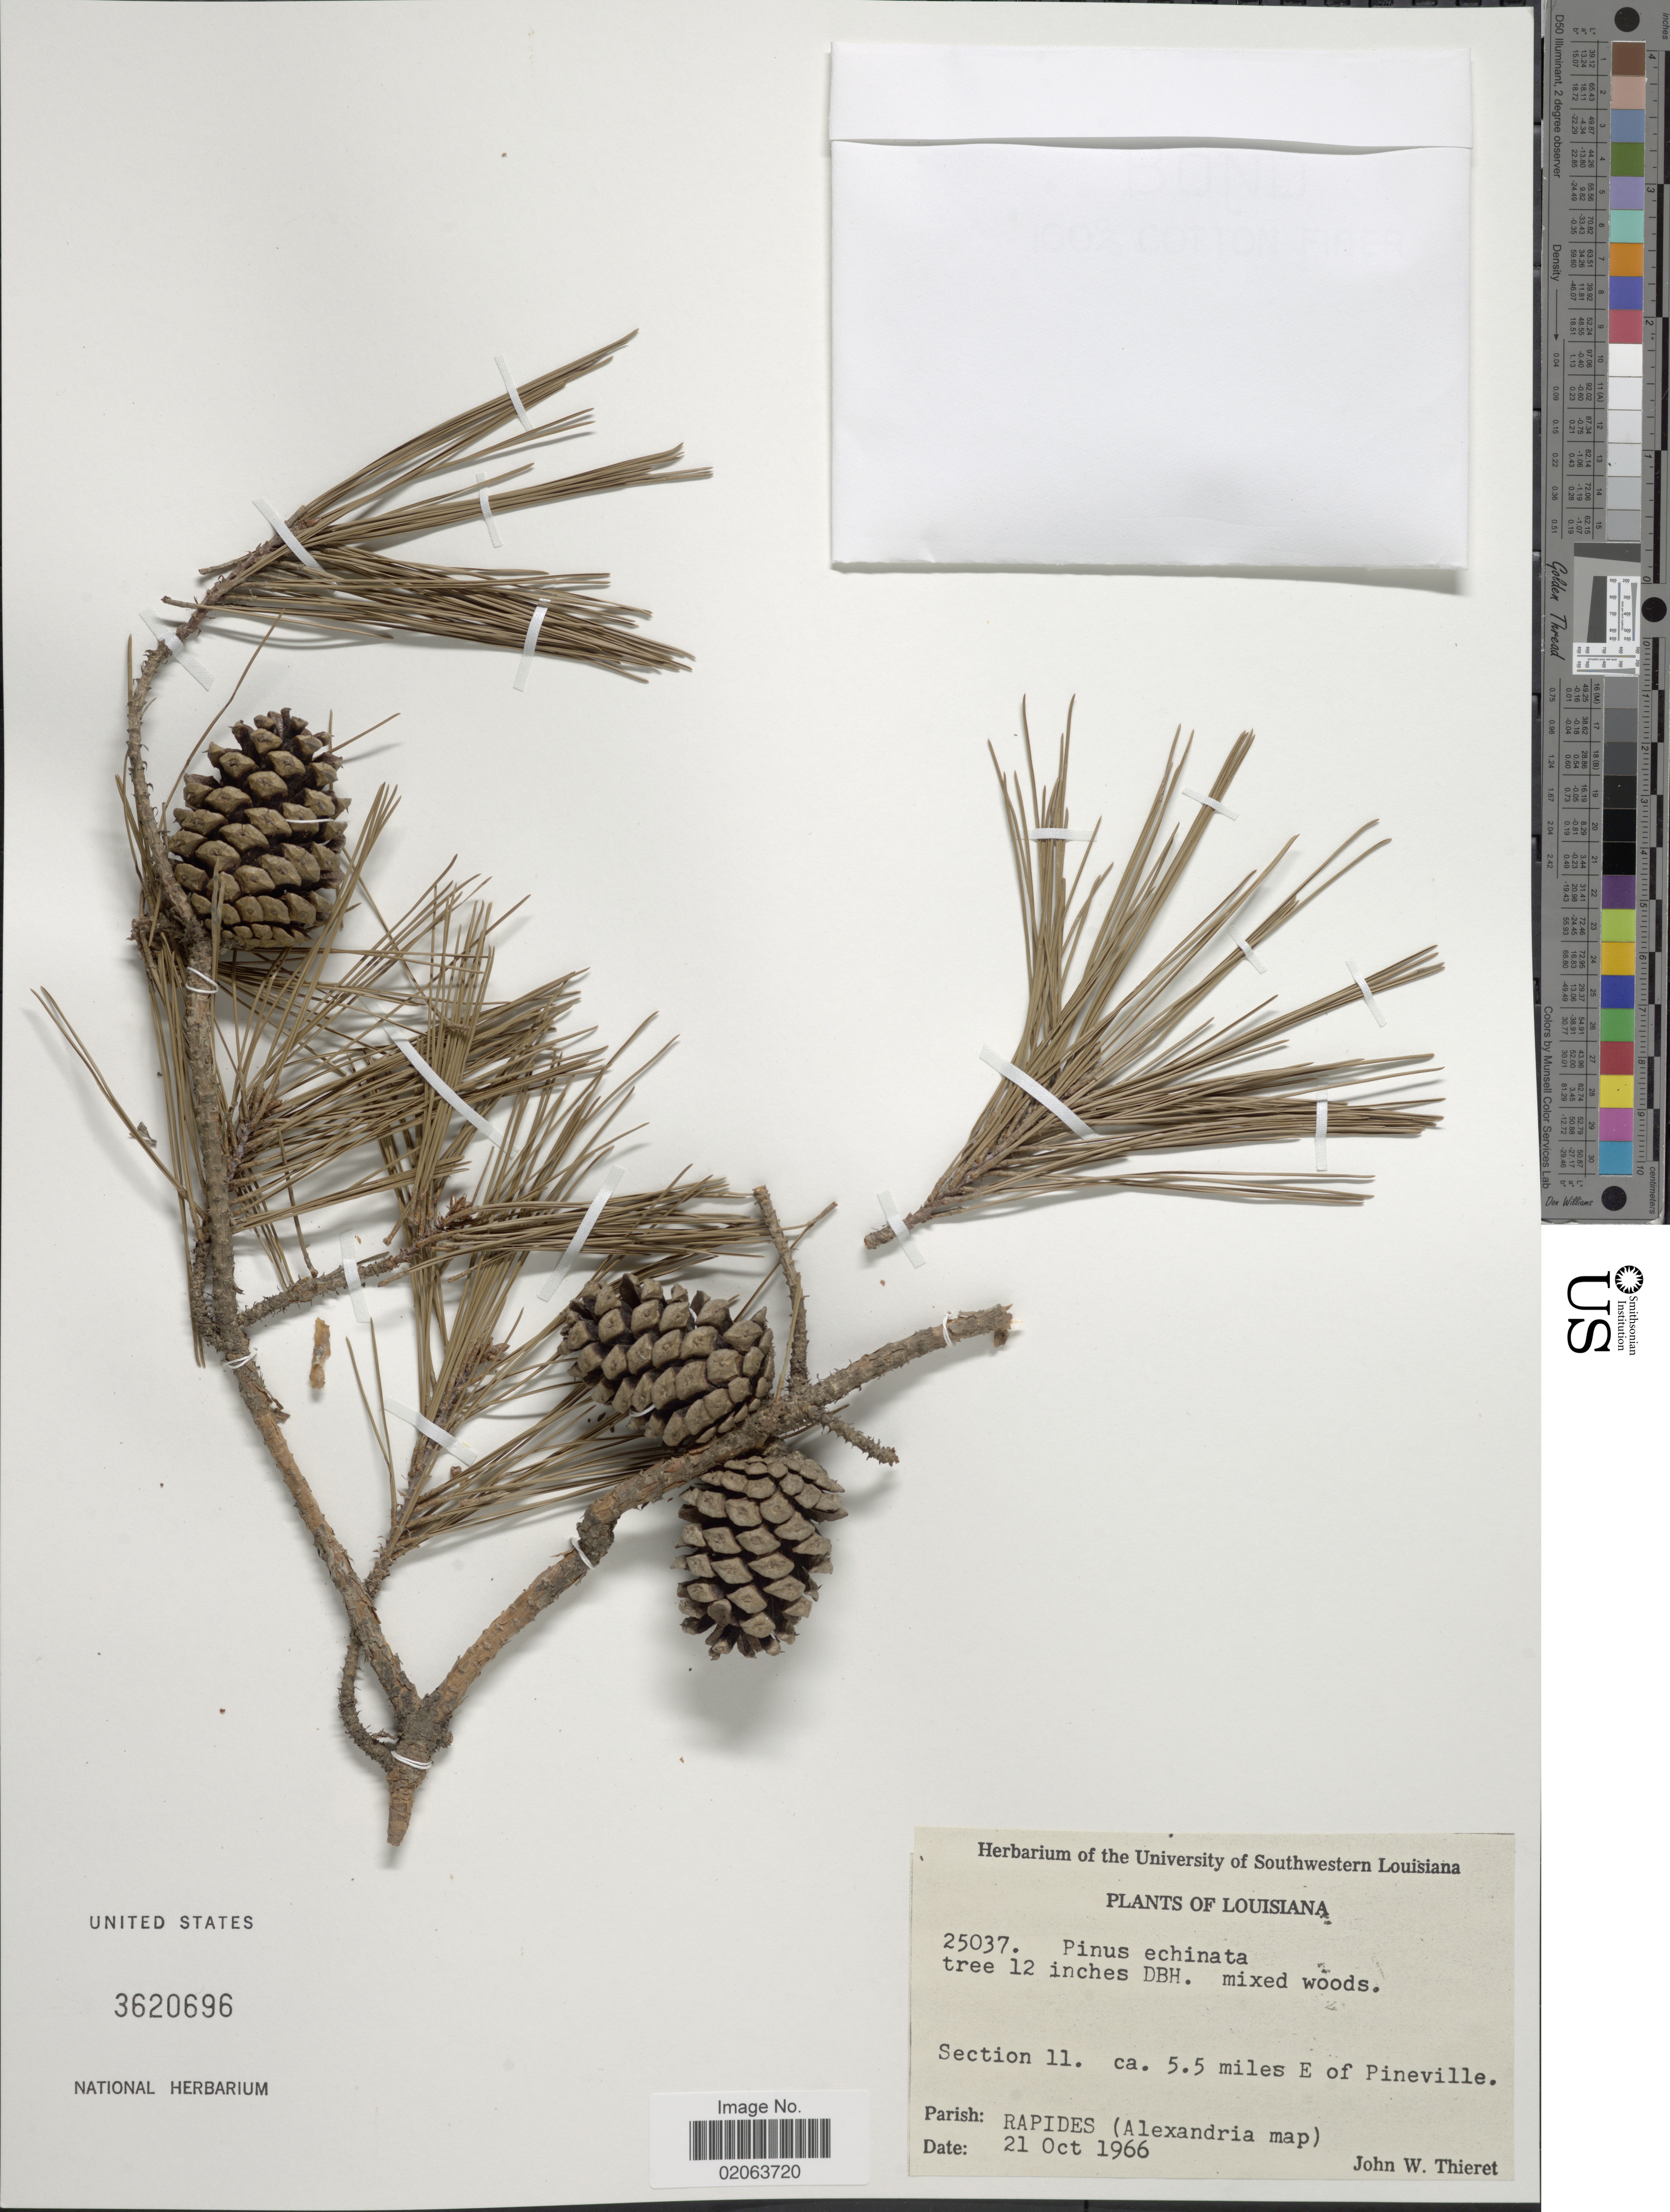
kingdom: Plantae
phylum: Tracheophyta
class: Pinopsida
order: Pinales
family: Pinaceae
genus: Pinus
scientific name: Pinus echinata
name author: Mill.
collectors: J. W. Thieret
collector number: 25037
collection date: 1966-10-21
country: United States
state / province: Louisiana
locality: Section 11. ca. 5.5 miles E of Pineville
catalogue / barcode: US 3620696